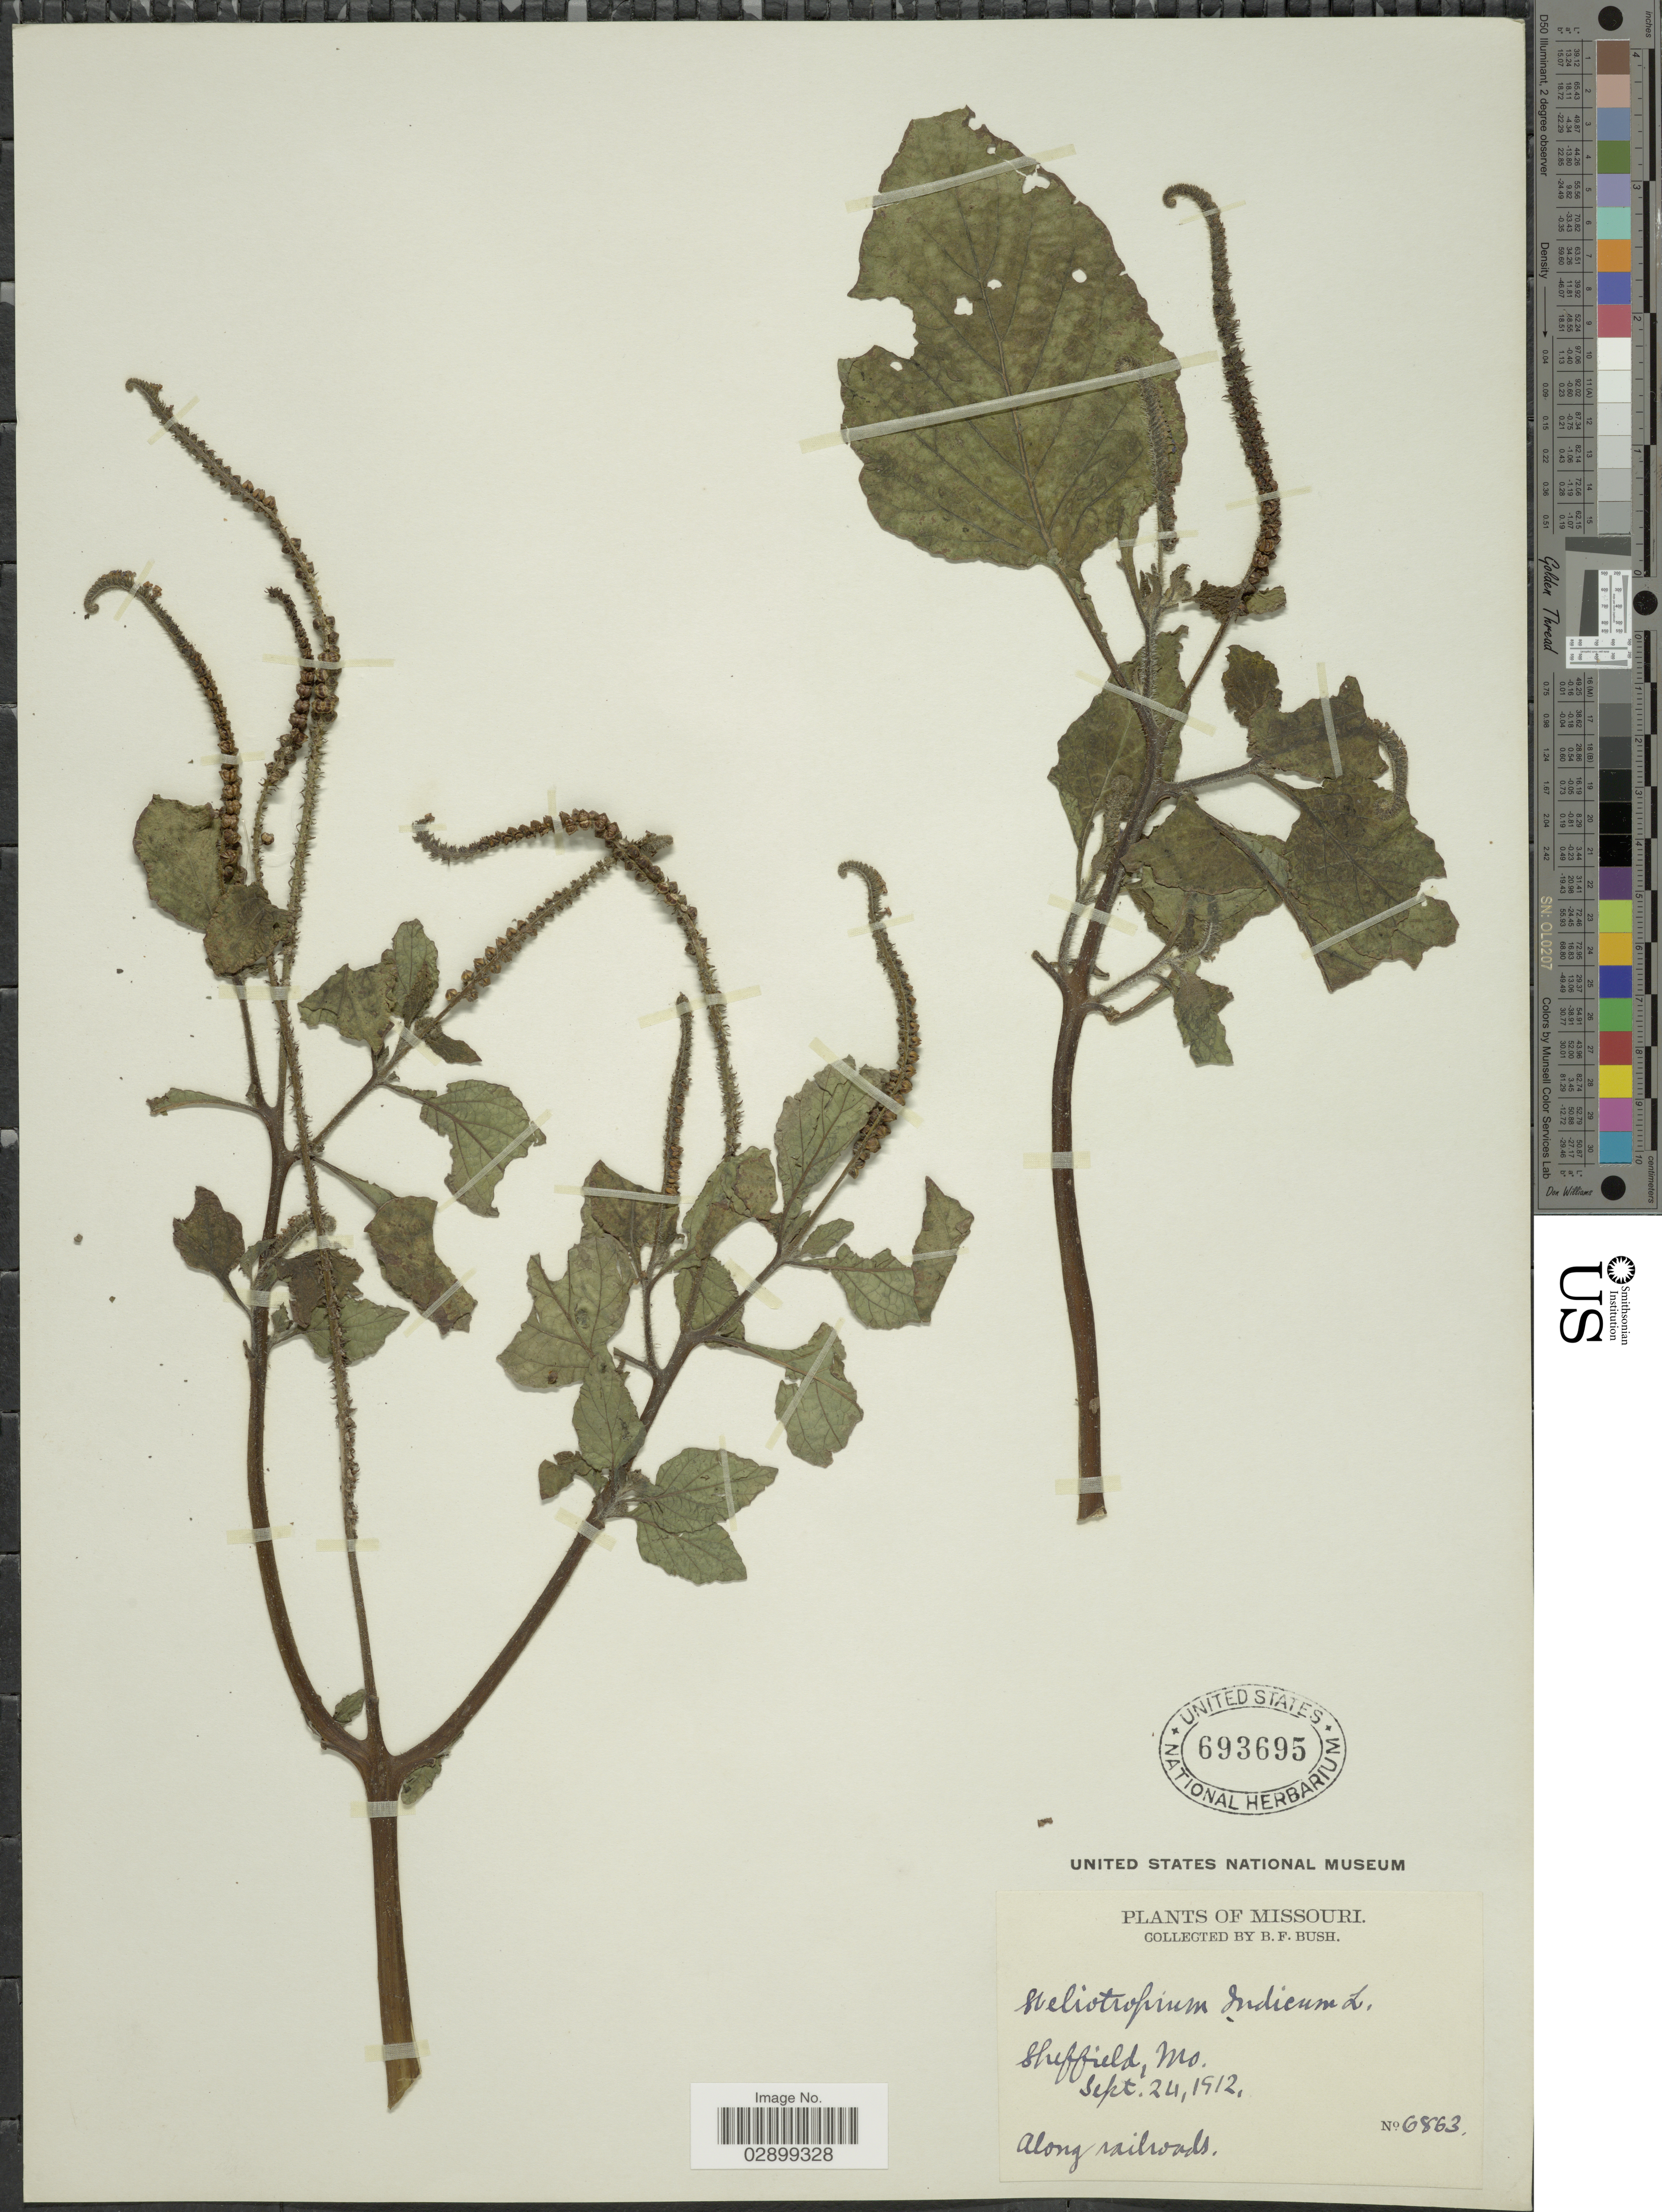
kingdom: Plantae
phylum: Tracheophyta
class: Magnoliopsida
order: Boraginales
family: Heliotropiaceae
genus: Heliotropium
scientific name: Heliotropium indicum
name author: L.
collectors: B. F. Bush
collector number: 6863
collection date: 1912-09-24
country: United States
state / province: Missouri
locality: Sheffield, Mo.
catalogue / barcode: US 693695